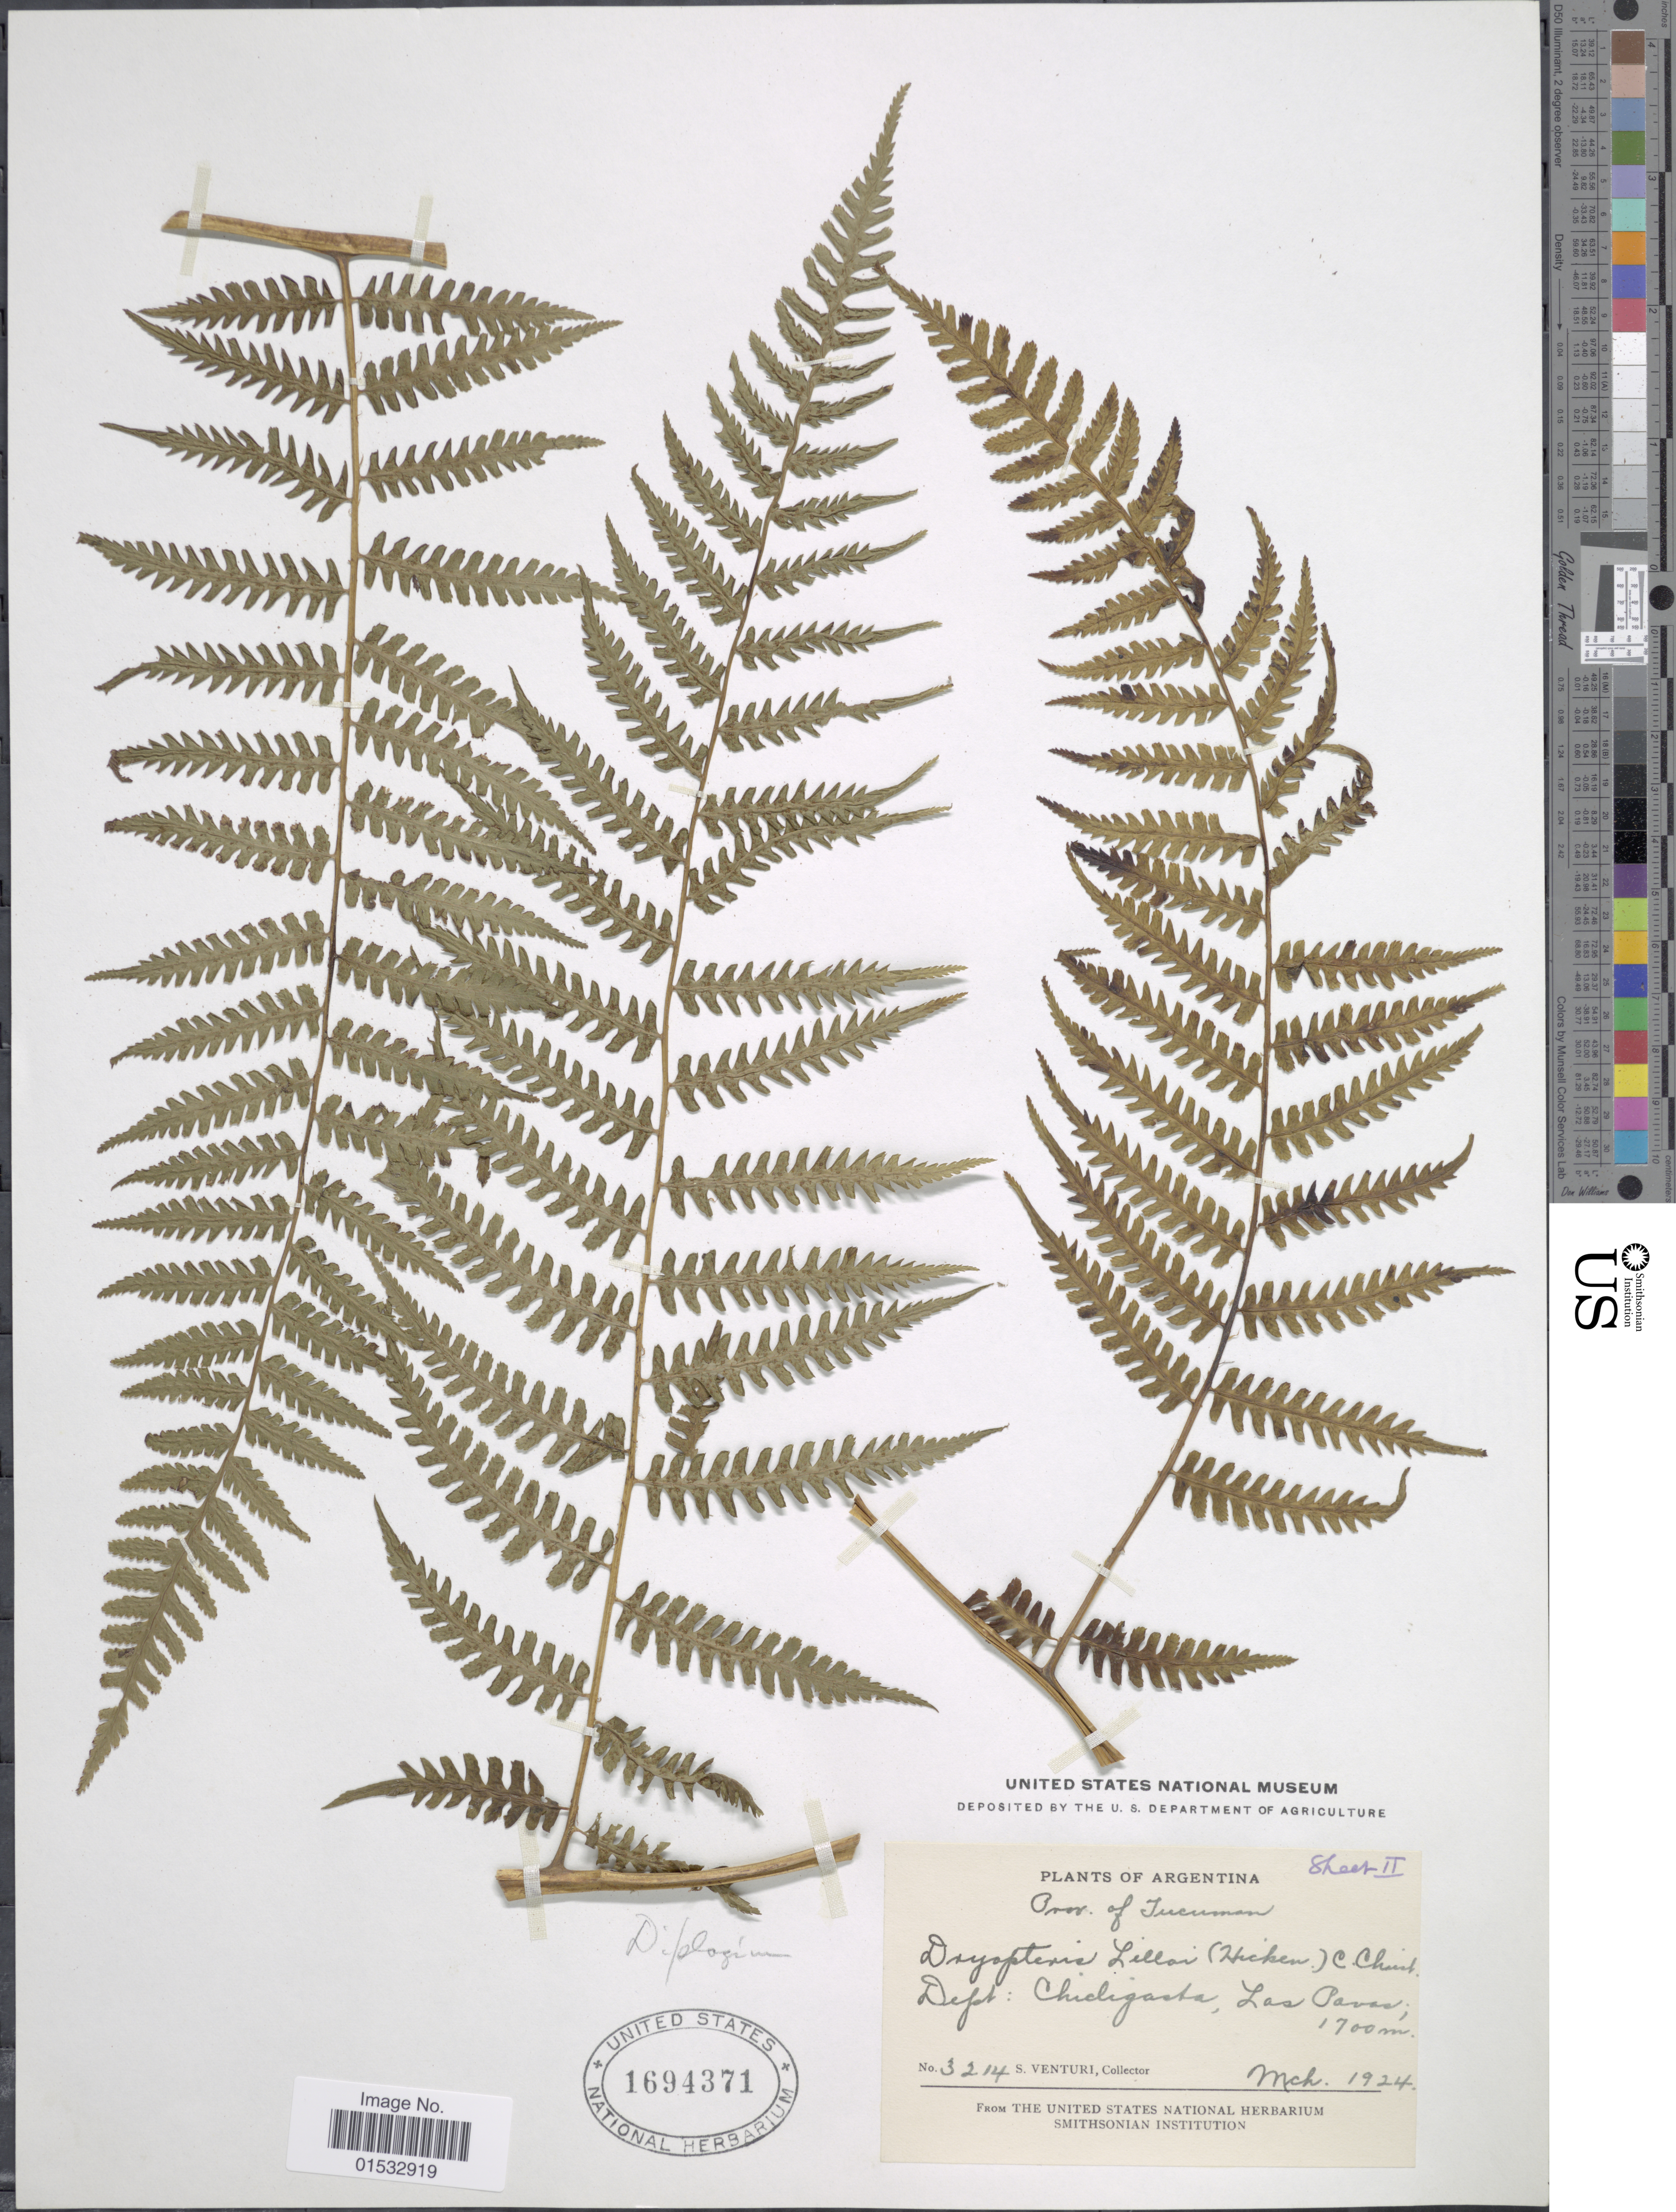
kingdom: Plantae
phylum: Tracheophyta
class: Polypodiopsida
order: Polypodiales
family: Athyriaceae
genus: Diplazium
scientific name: Diplazium lilloi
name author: (Hicken) R.M. Tryon & A.F. Tryon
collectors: S. Venturi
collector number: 3214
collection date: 1924-03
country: Argentina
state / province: Tucuman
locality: Dept. Chicligasta, Las Pavas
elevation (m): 1700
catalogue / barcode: US 1694371